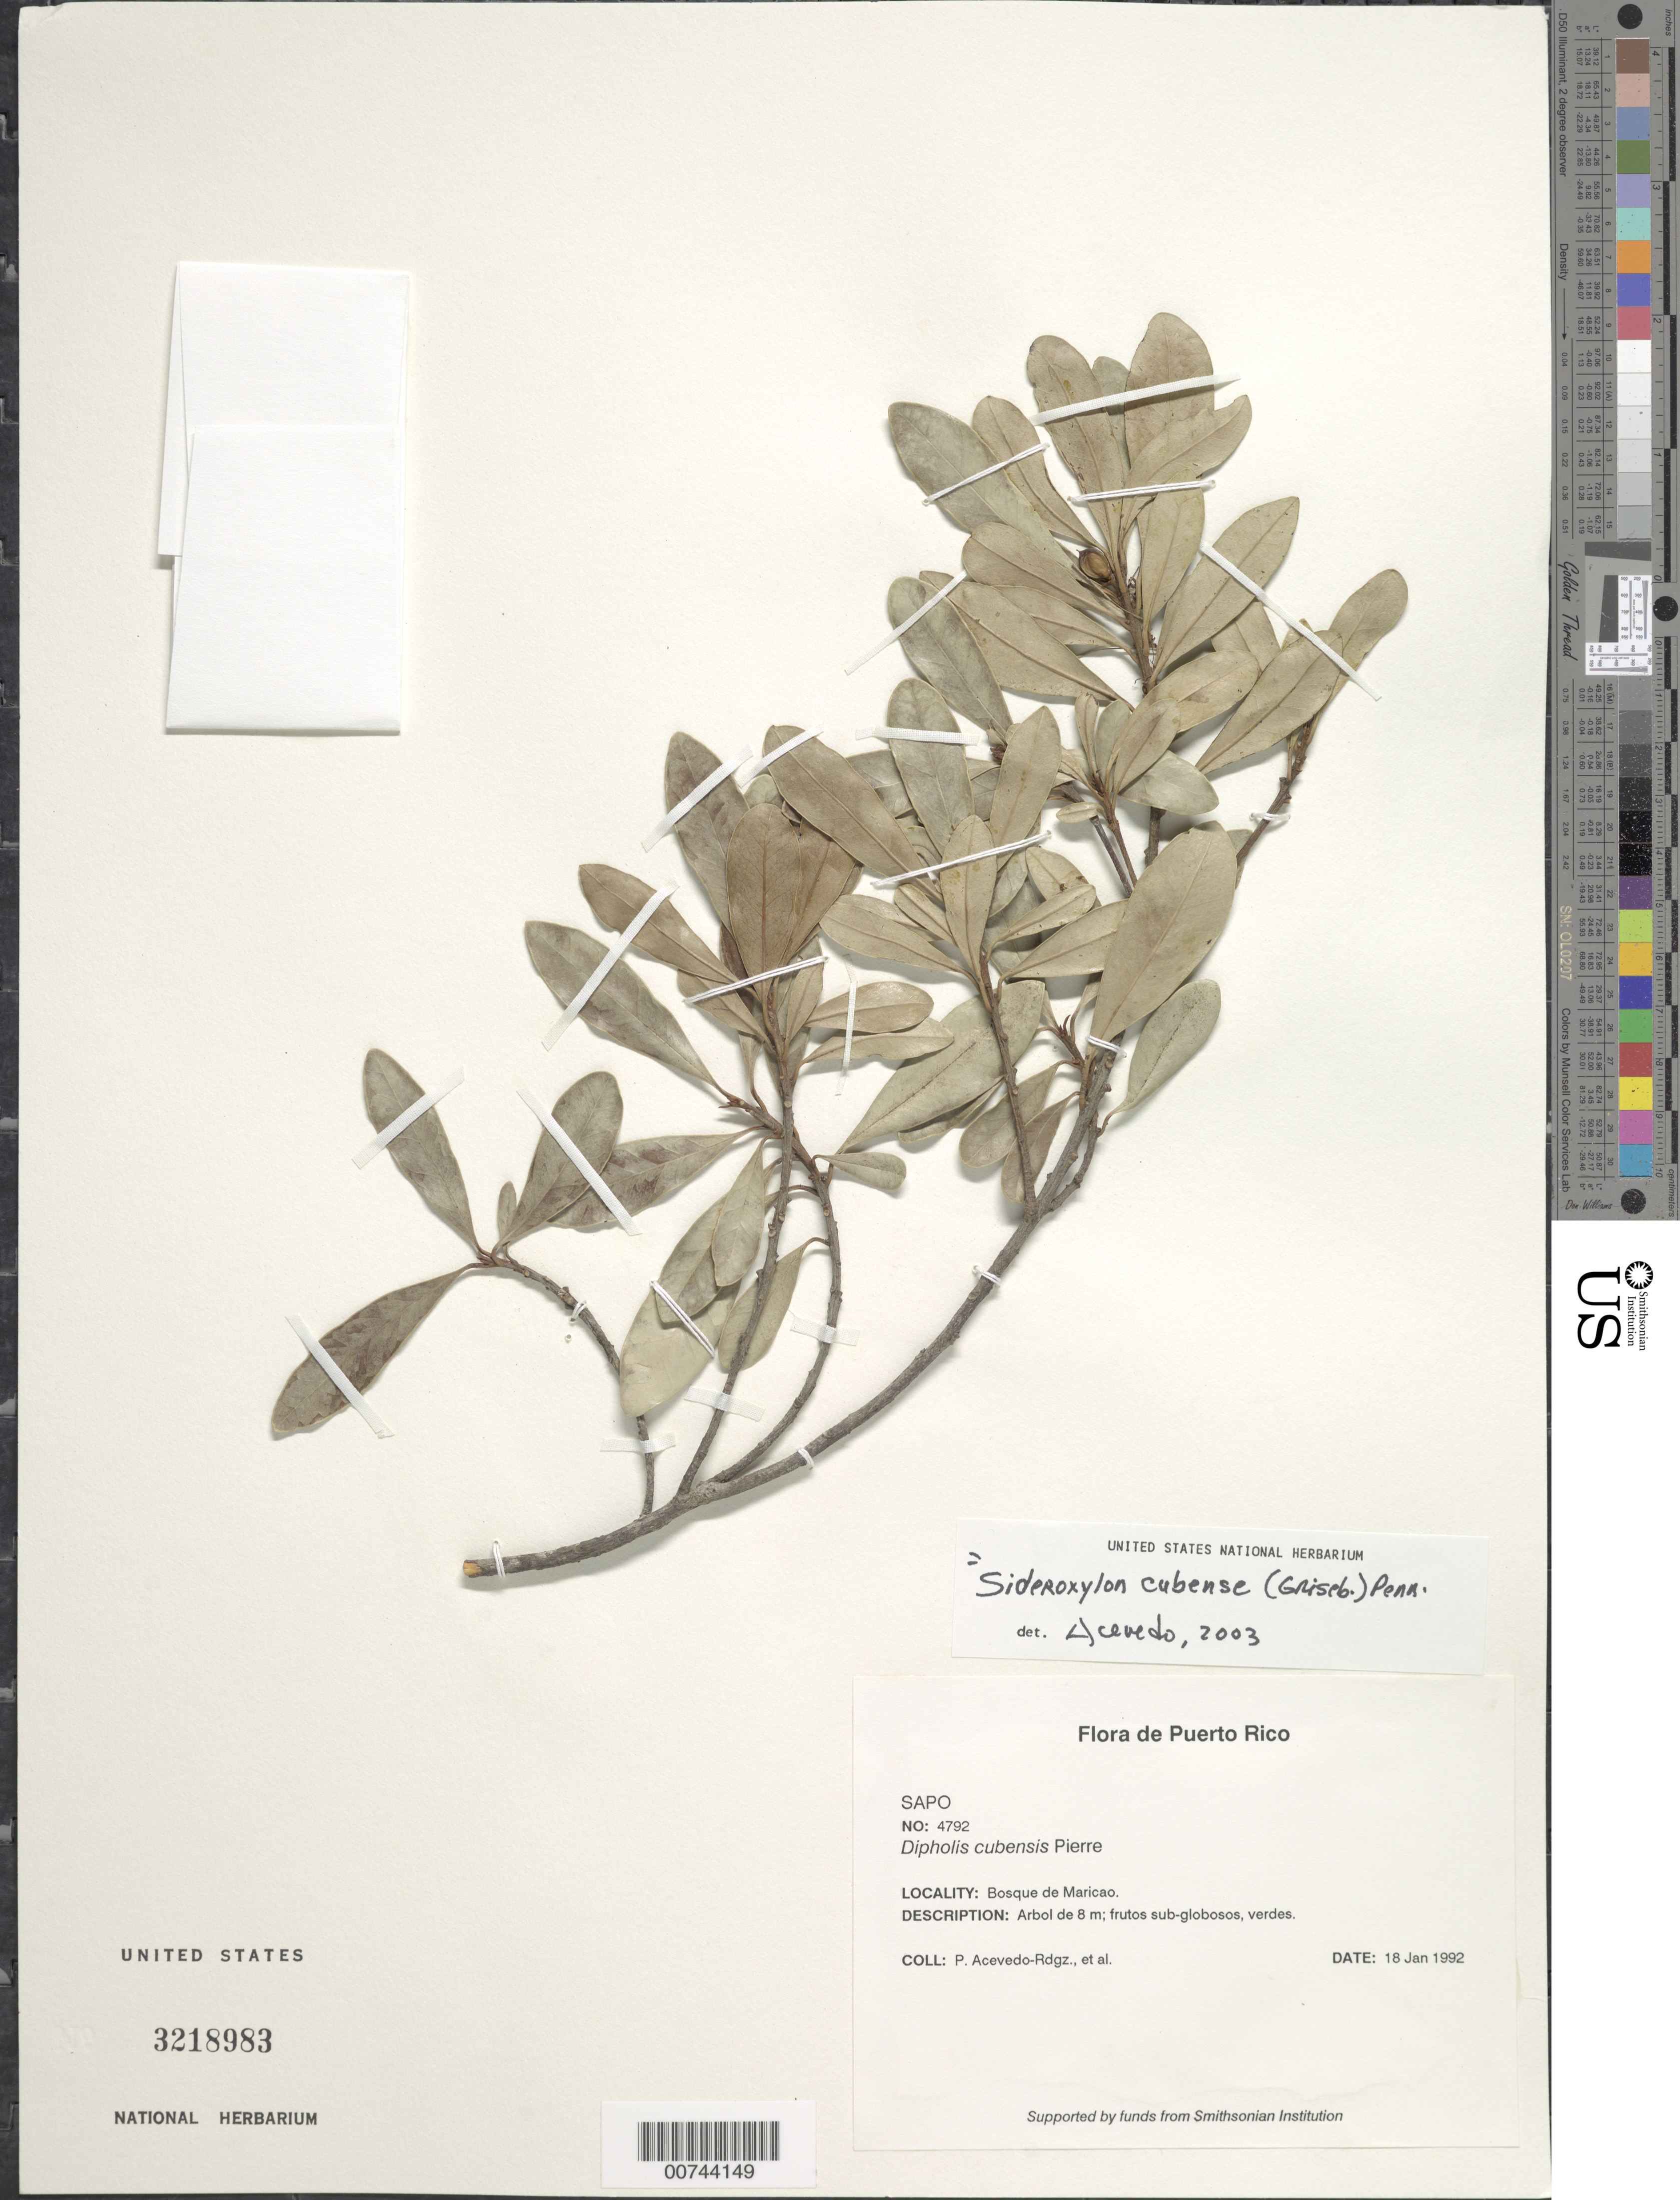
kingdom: Plantae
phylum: Tracheophyta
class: Magnoliopsida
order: Ericales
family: Sapotaceae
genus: Sideroxylon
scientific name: Sideroxylon cubense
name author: (Griseb.) T.D. Penn.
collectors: P. Acevedo-Rodr.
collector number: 4792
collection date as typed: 18 Jan 1992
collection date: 1992-01-18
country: Puerto Rico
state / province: Maricao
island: Puerto Rico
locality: Maricao; Monte del Estado, Bosque de Maricao.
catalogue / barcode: US 3218983